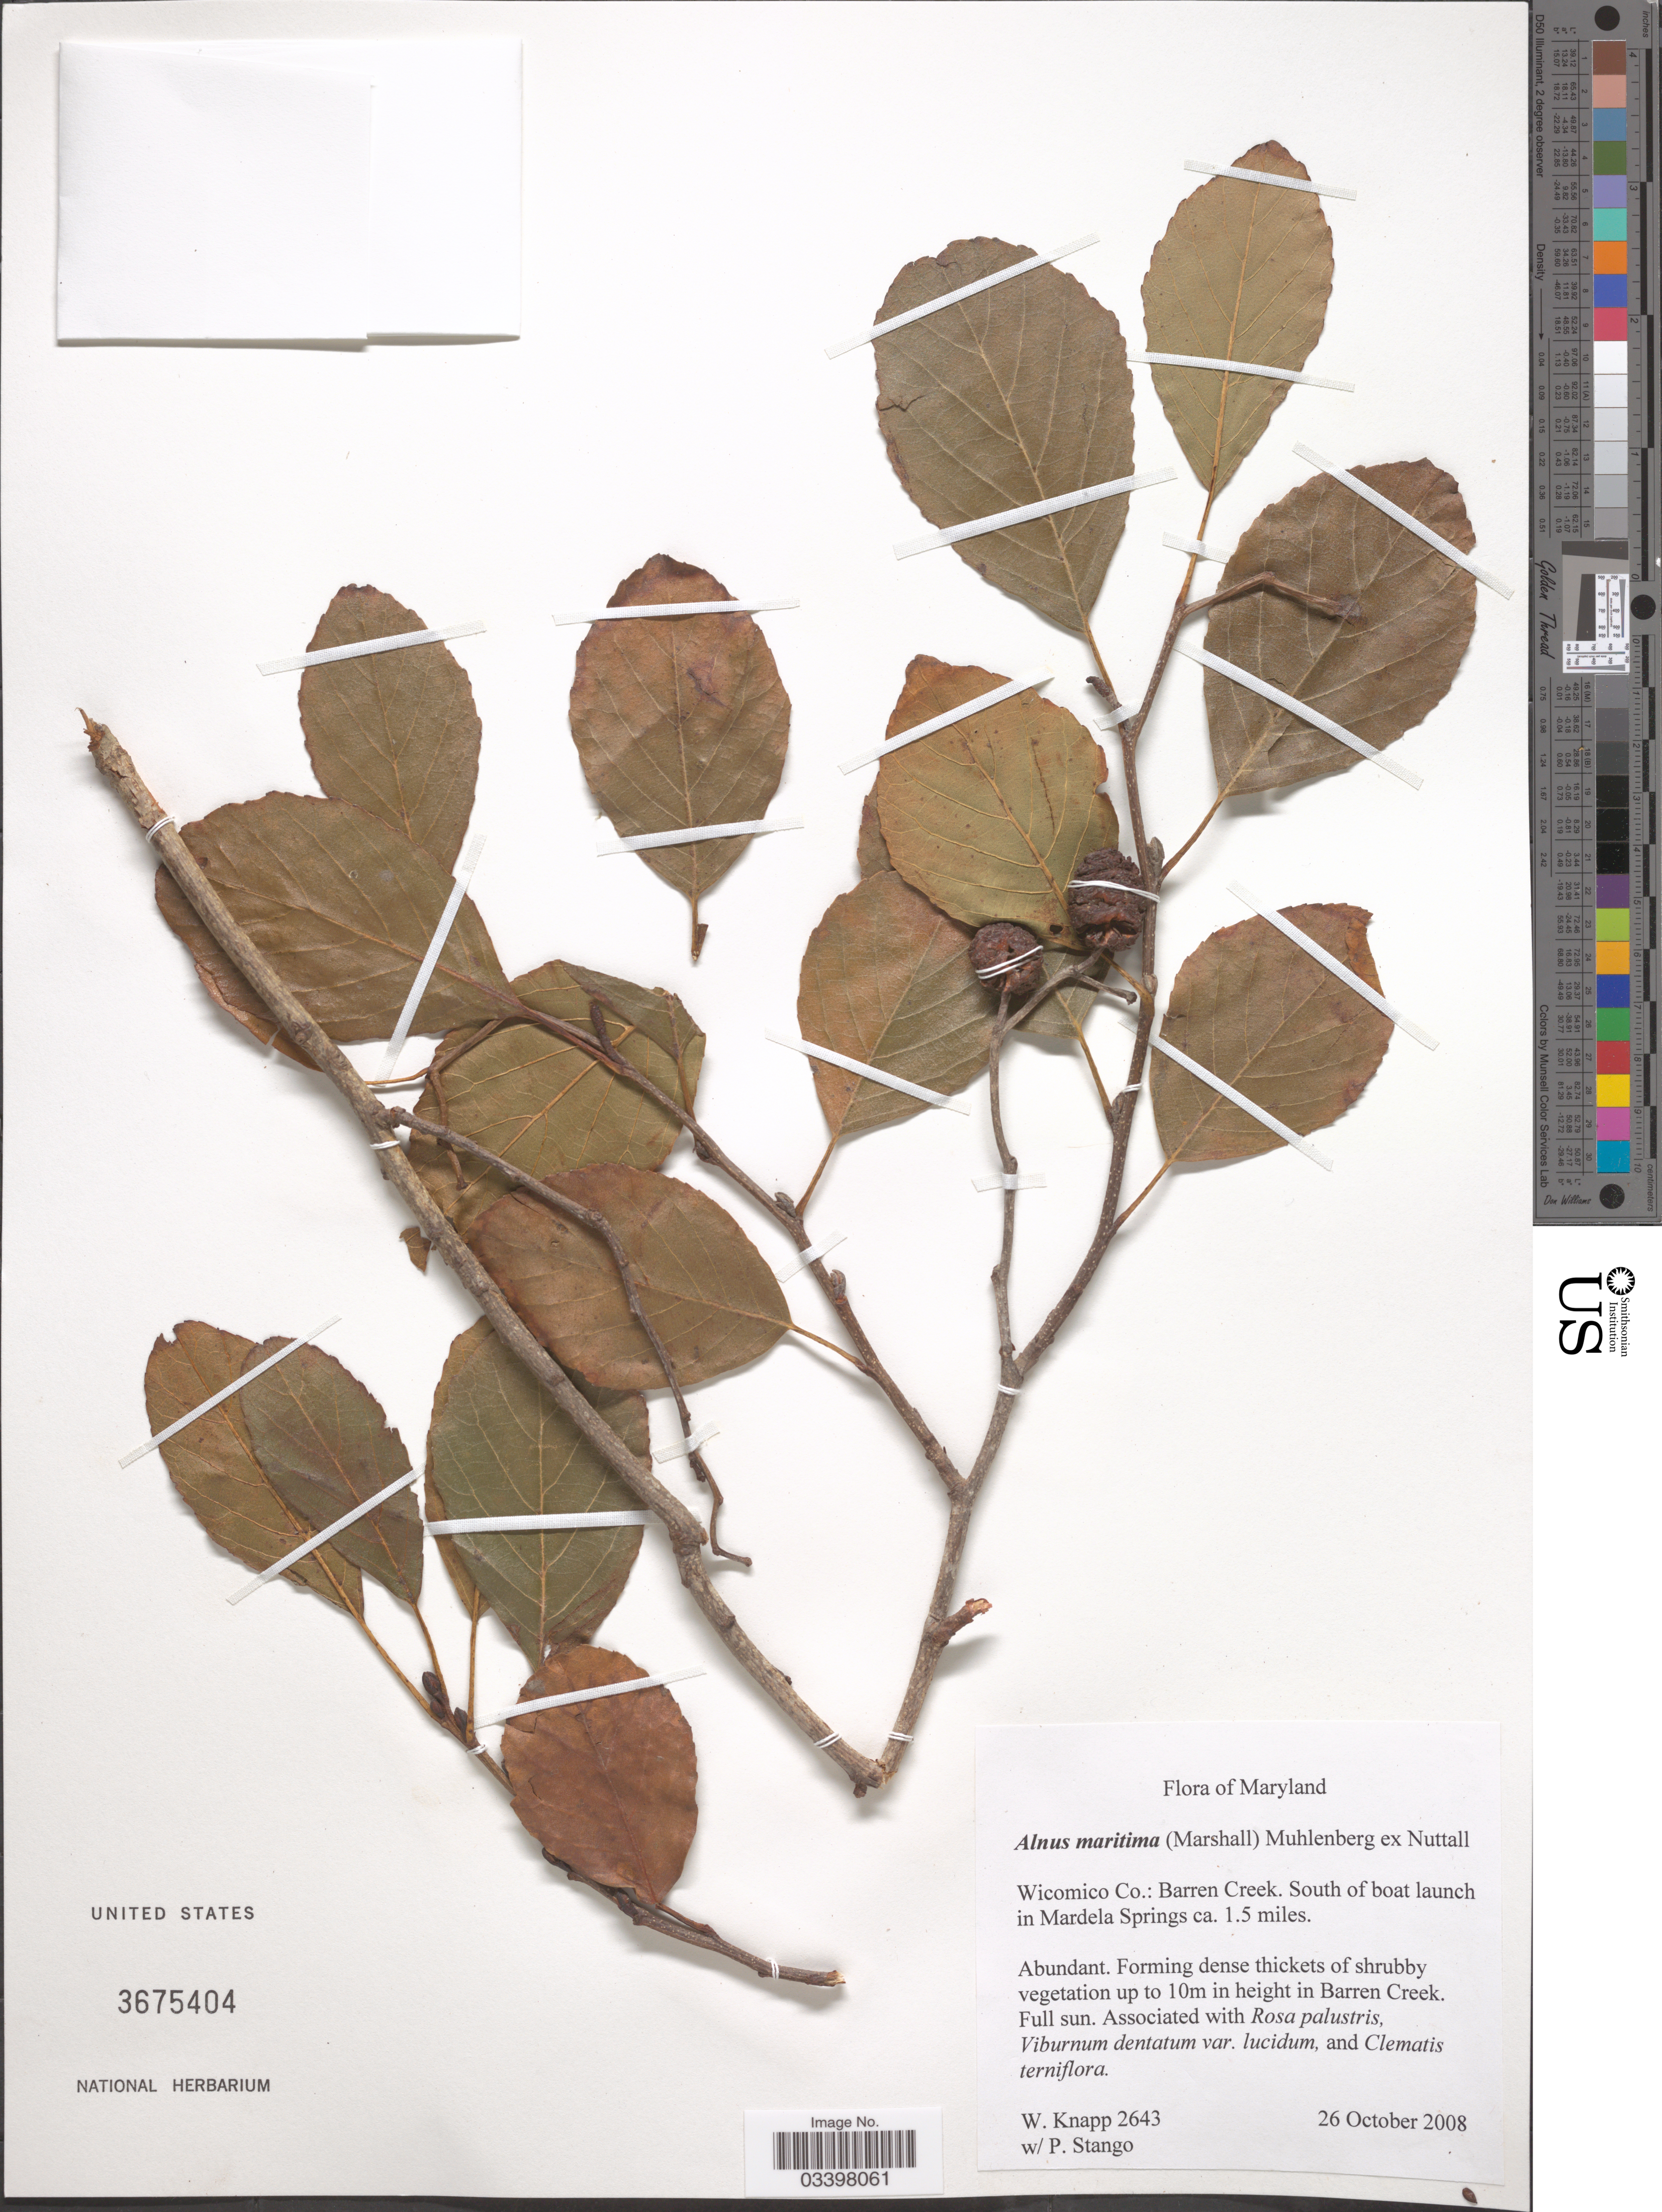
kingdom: Plantae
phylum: Tracheophyta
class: Magnoliopsida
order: Fagales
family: Betulaceae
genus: Alnus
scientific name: Alnus maritima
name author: (Marshall) Muhl. ex Nutt.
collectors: W. Knapp & P. Stango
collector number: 2643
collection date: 2008-10-26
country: United States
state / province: Maryland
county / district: Wicomico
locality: Wicomico Co.: Barren Creek. South of boat launch in Mardela Springs ca. 1.5 miles.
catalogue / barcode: US 3675404